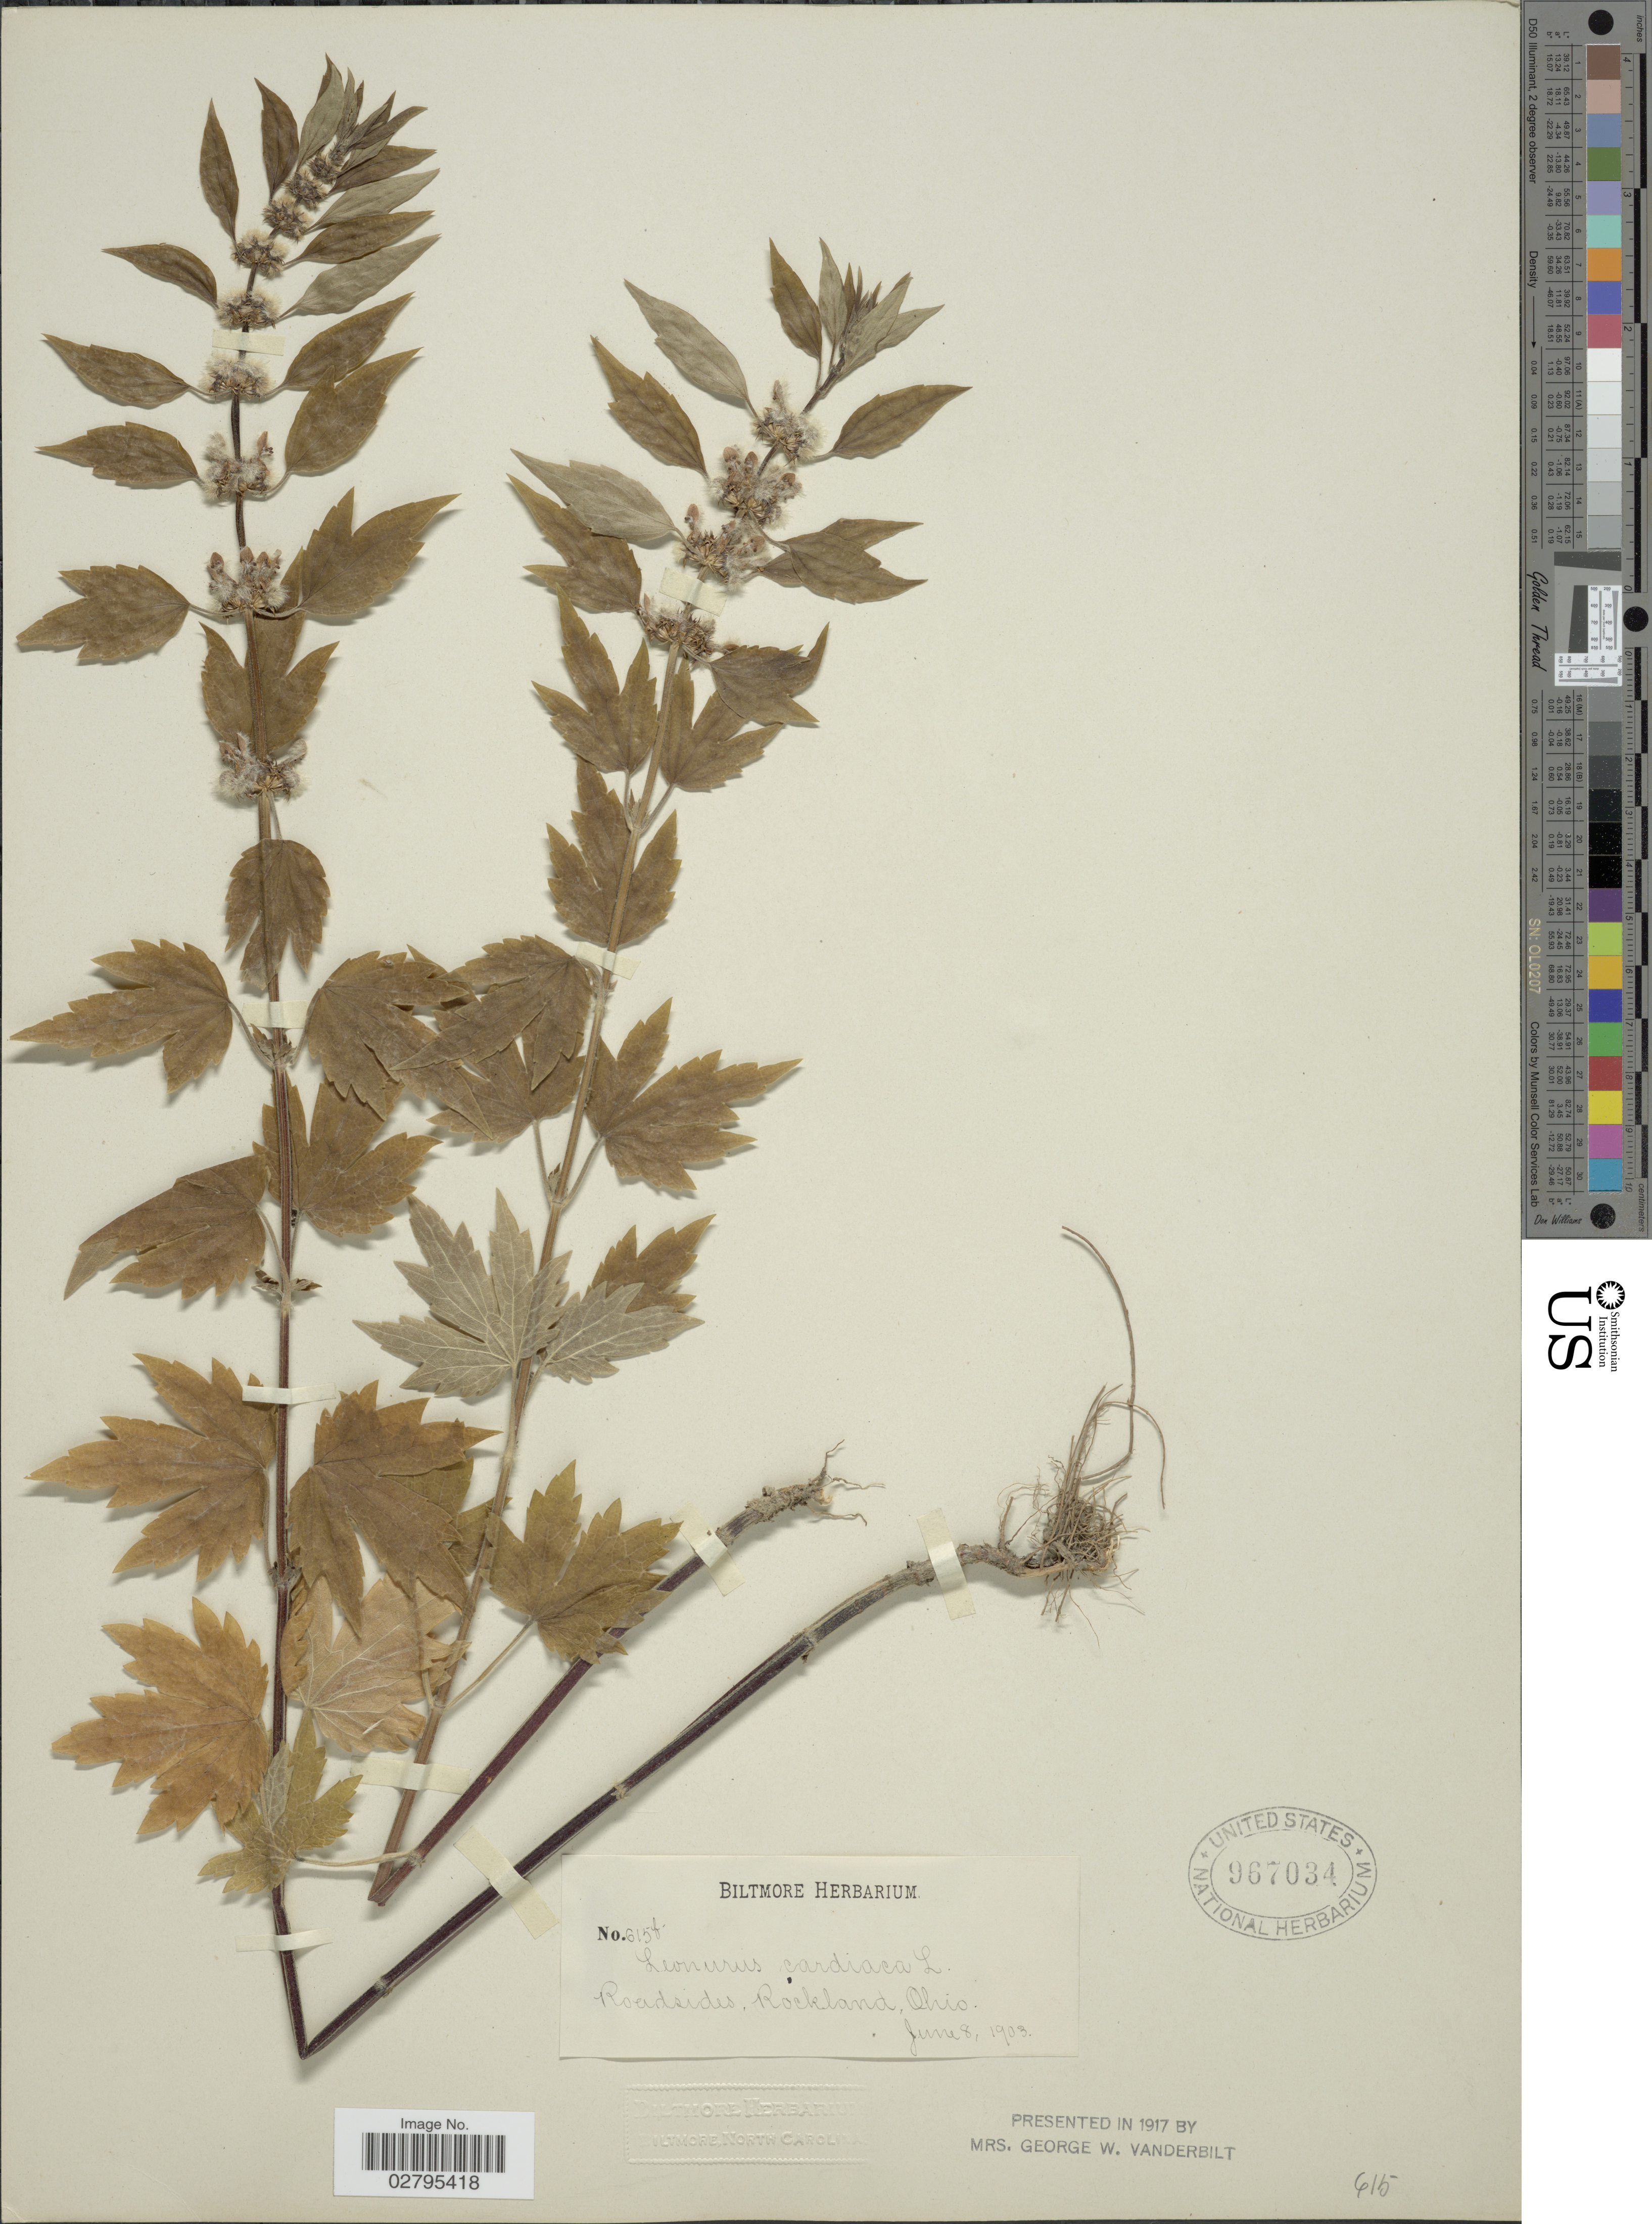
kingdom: Plantae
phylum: Tracheophyta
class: Magnoliopsida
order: Lamiales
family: Lamiaceae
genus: Leonurus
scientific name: Leonurus cardiaca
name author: L.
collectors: ex herb. Biltmore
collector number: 615f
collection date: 1903-06-08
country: United States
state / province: Ohio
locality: Roadsides, Rockland.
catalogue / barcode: US 967034